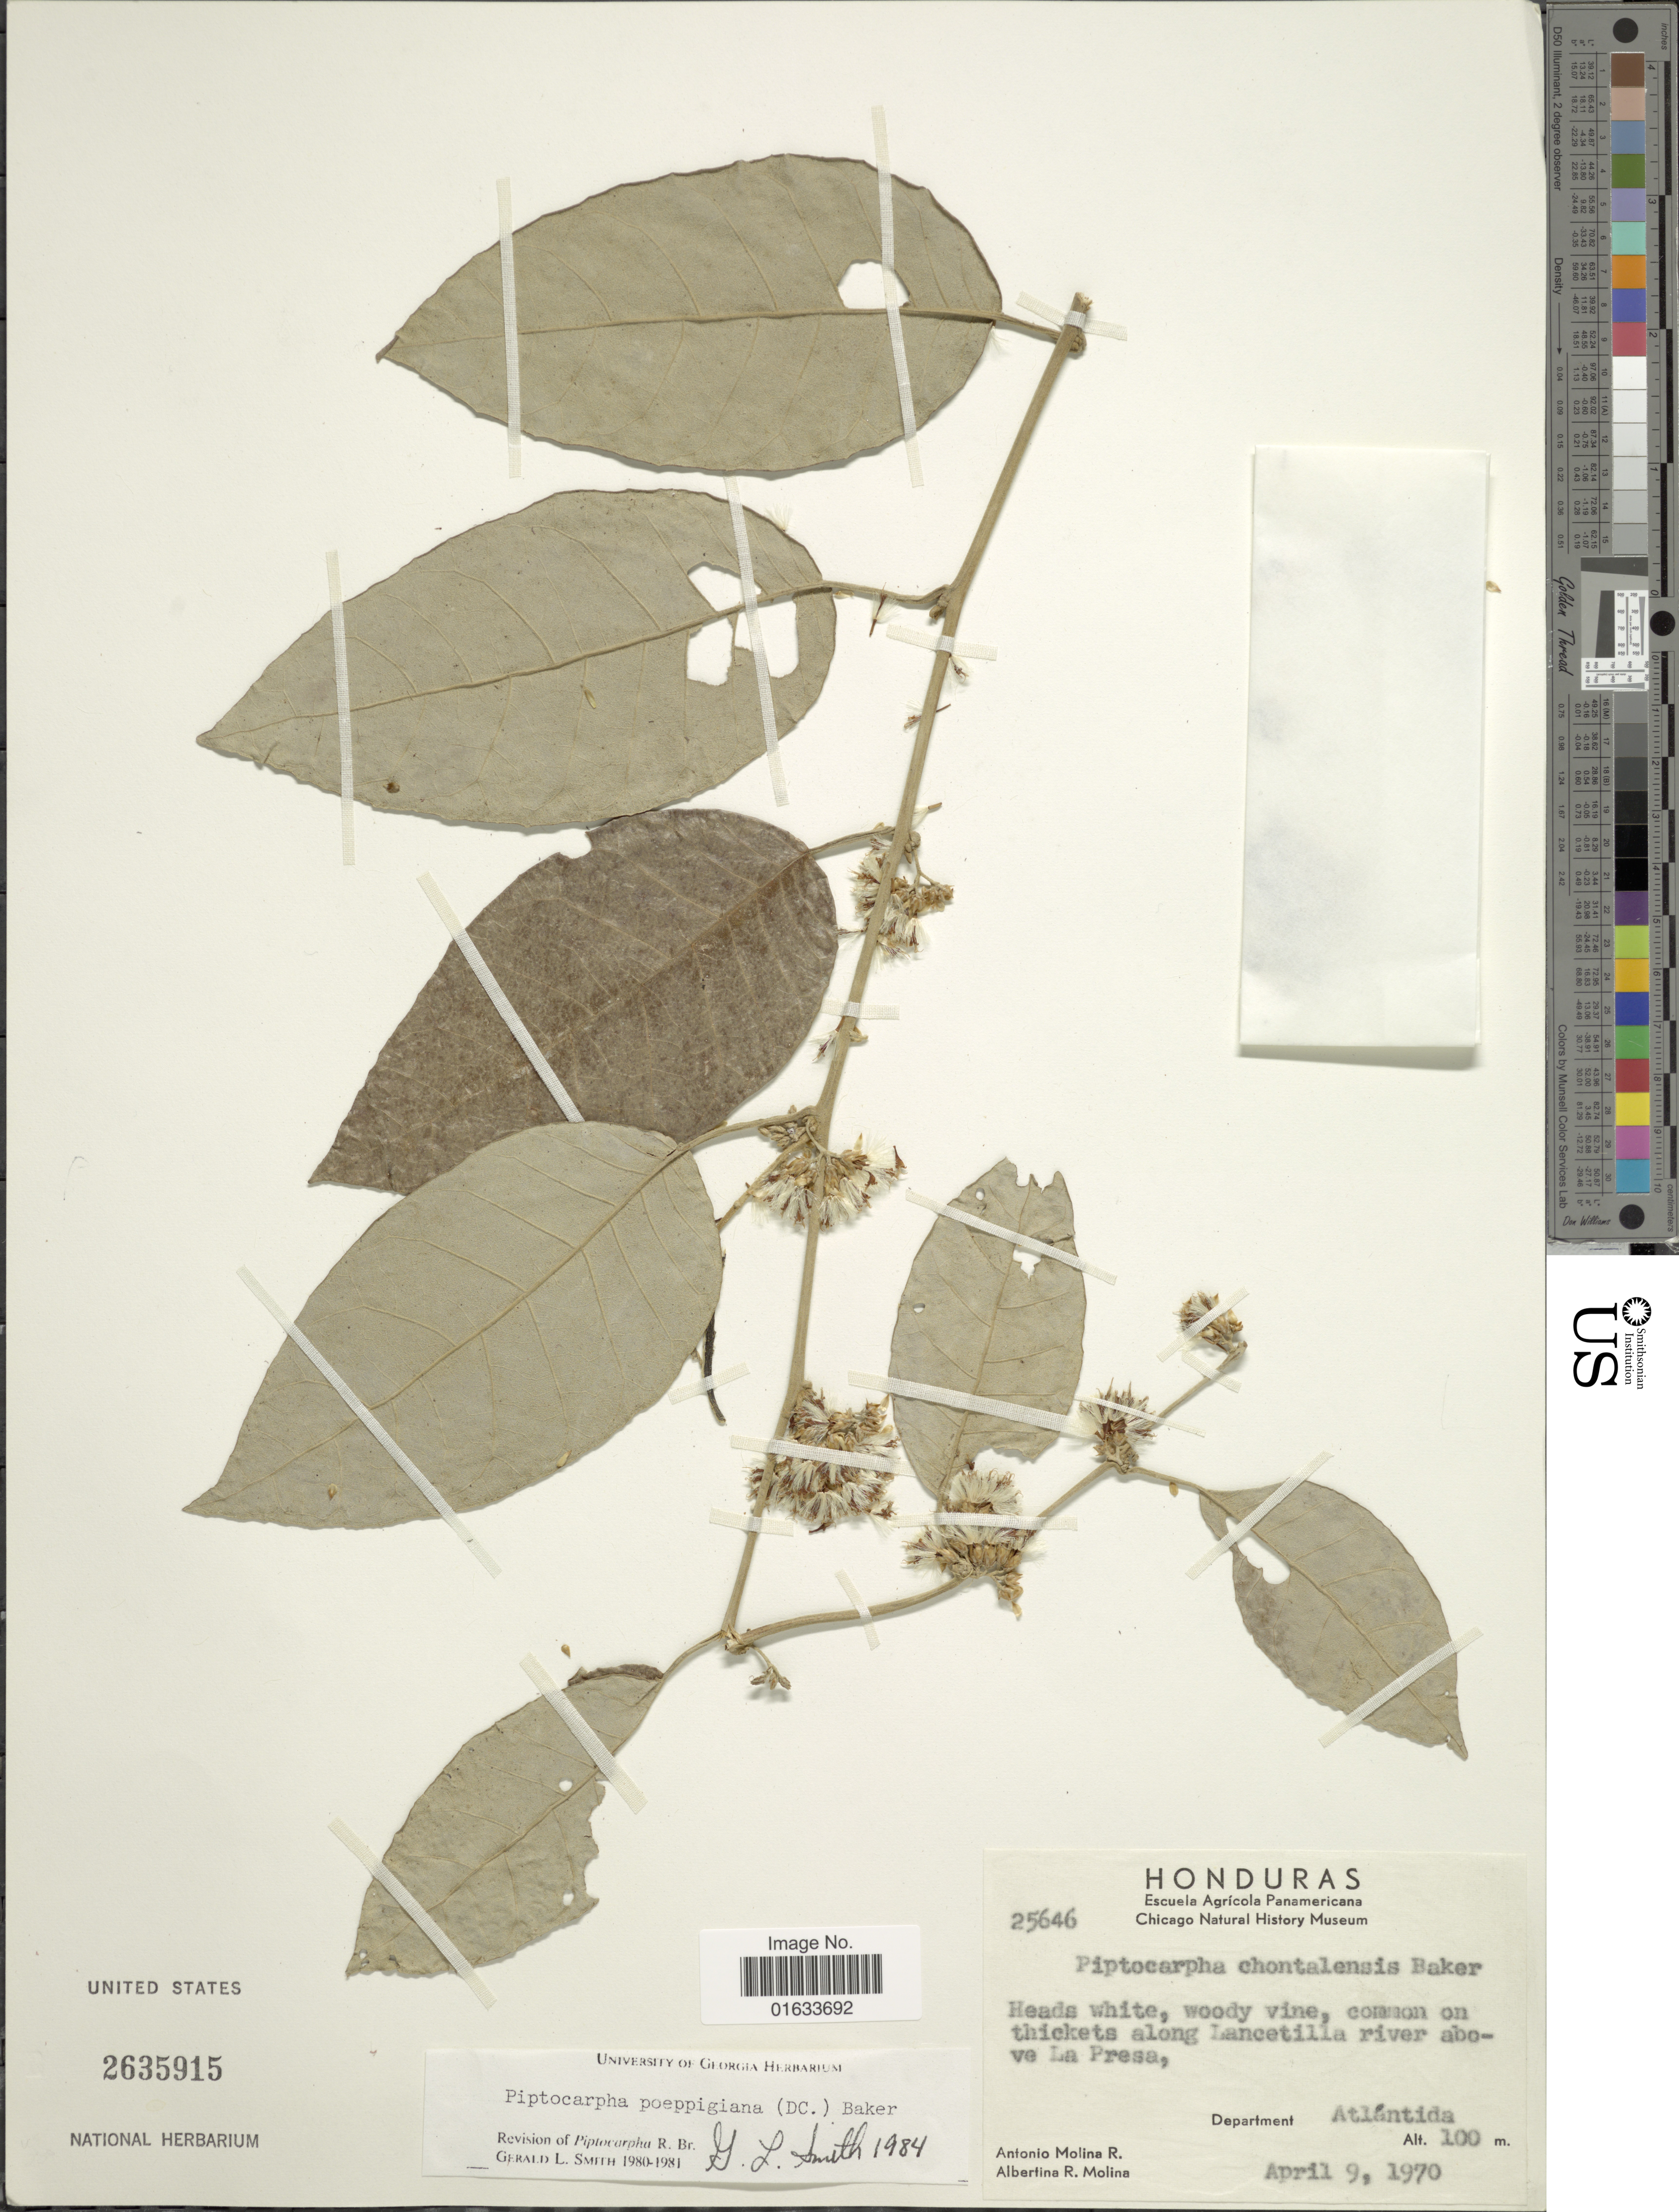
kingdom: Plantae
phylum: Tracheophyta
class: Magnoliopsida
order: Asterales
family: Asteraceae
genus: Piptocarpha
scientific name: Piptocarpha poeppigiana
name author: (DC.) Baker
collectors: A. Molina R. & A. R. Molina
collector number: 25646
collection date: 1970-04-09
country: Honduras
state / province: Atlántida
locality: Common on thickets along Lancetilla river above La Presa, Department Atlántida.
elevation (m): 100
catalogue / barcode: US 2635915